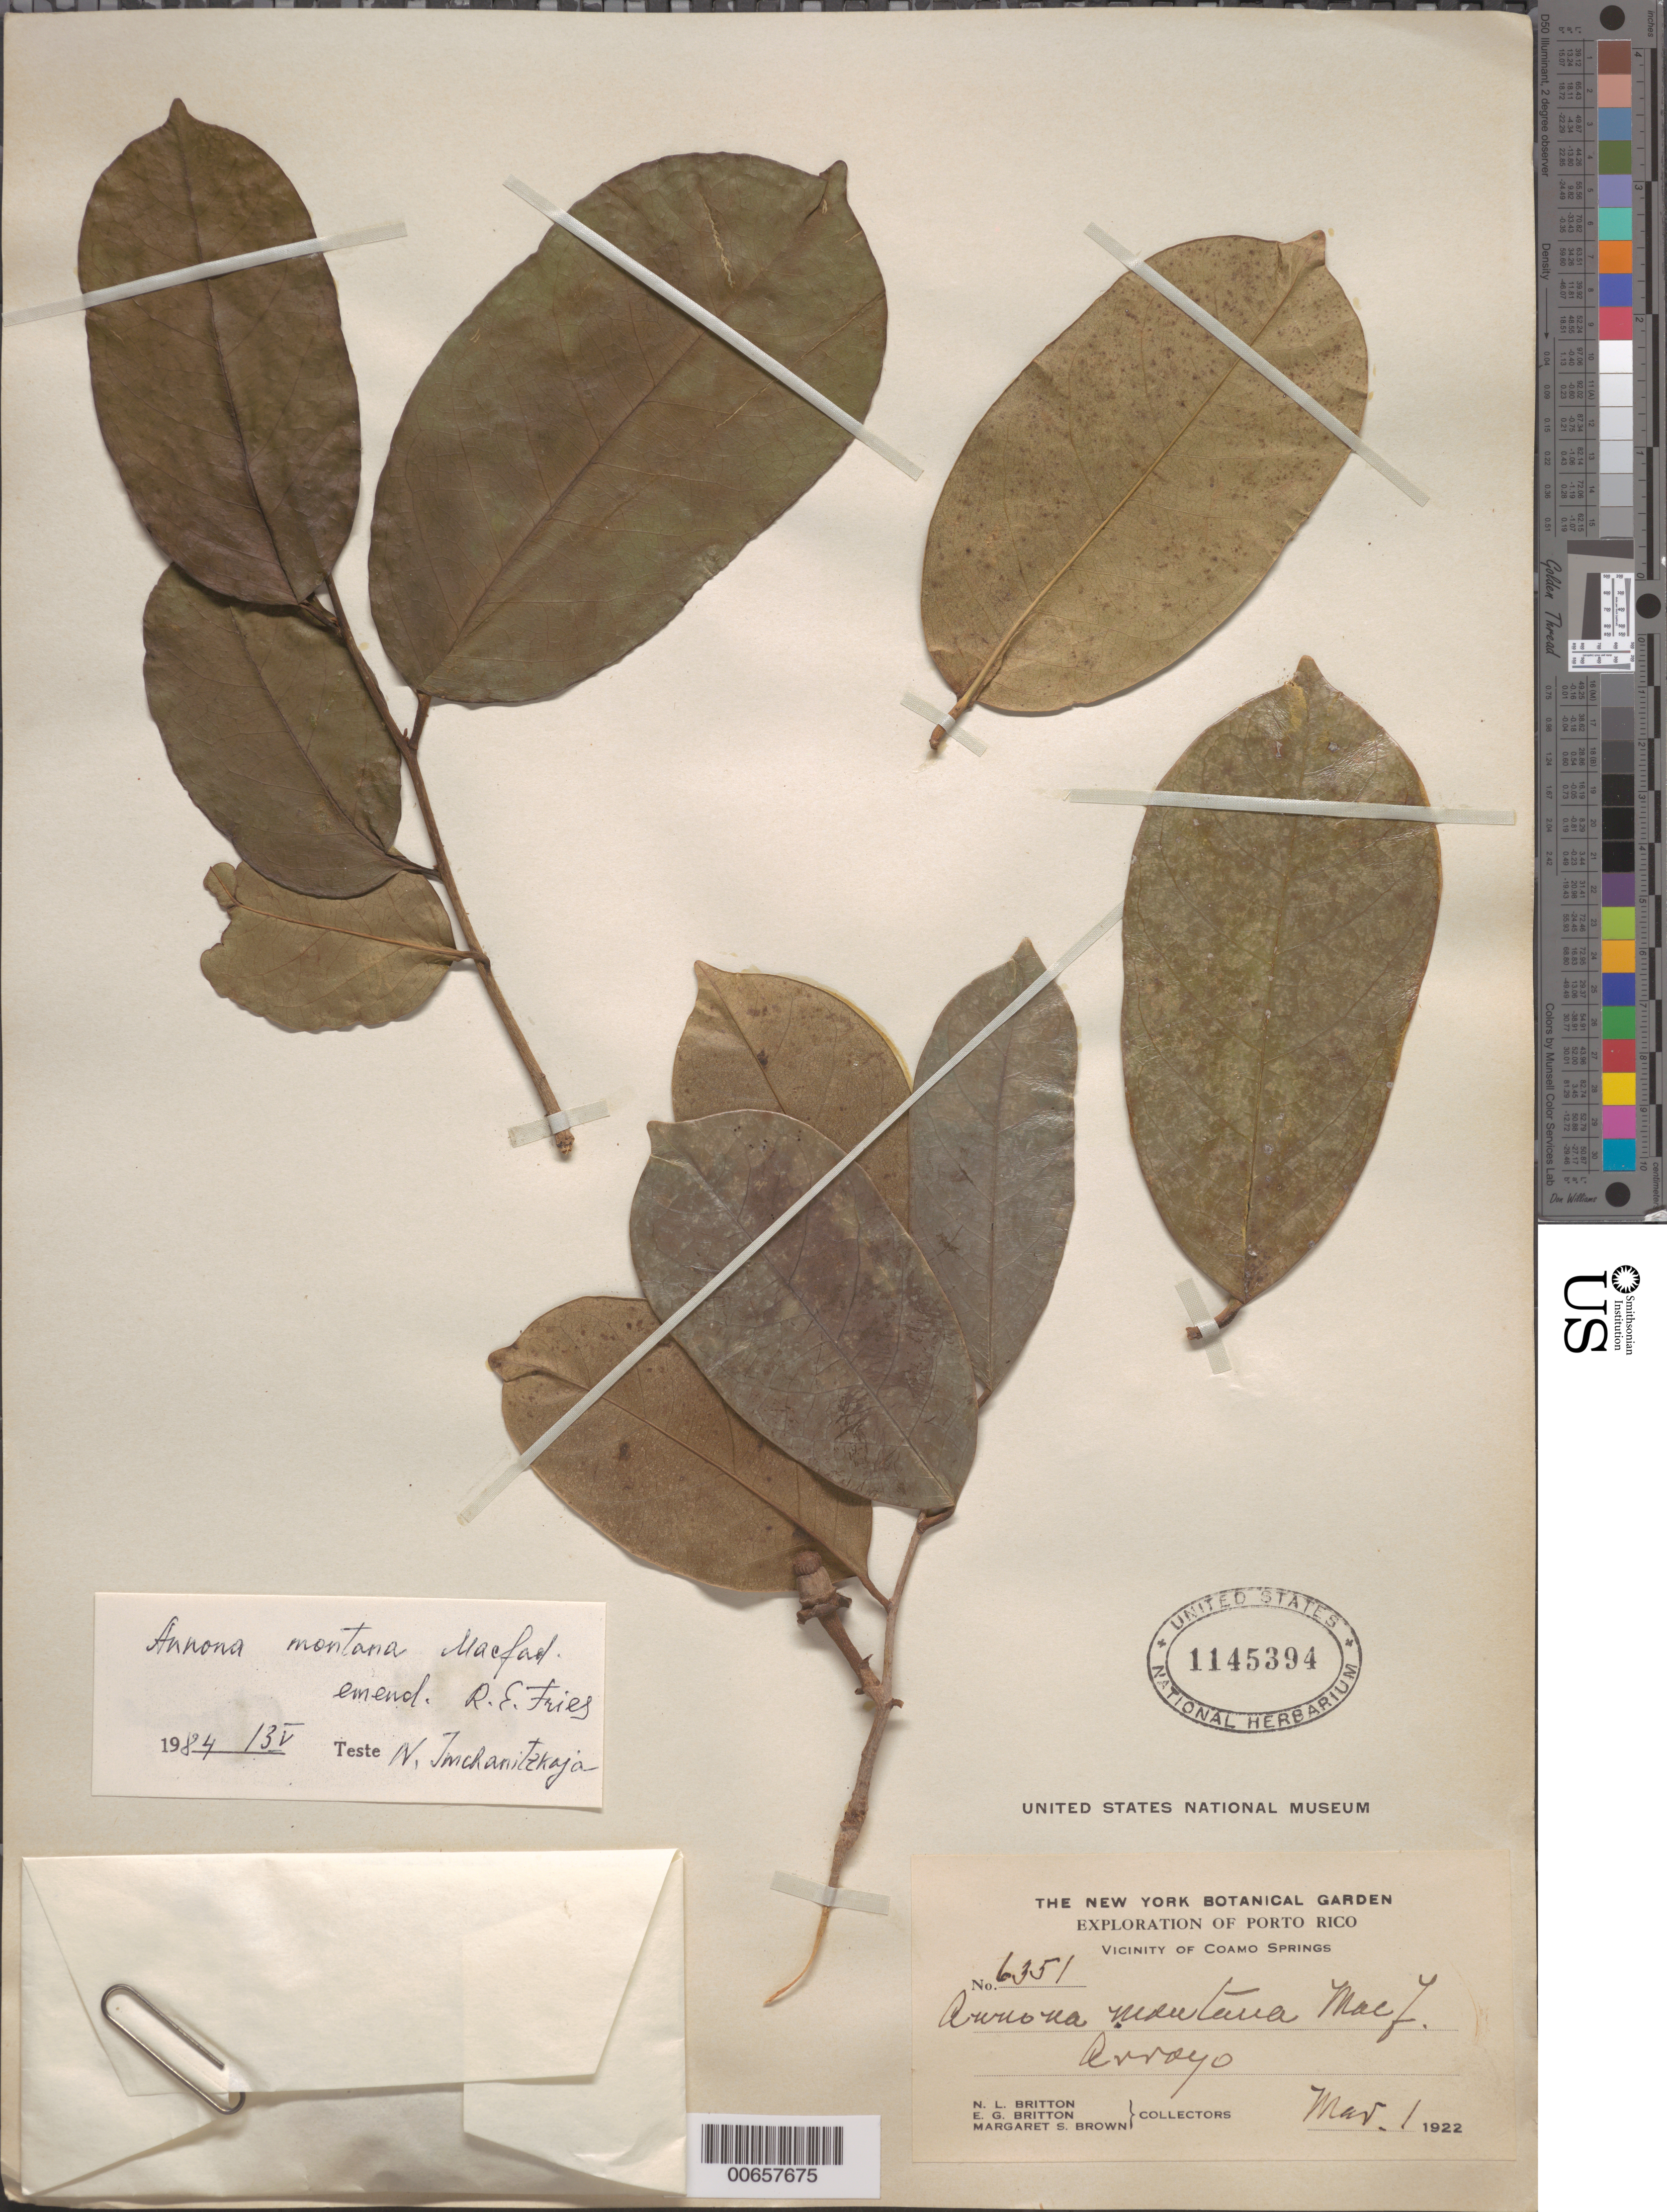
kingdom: Plantae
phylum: Tracheophyta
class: Magnoliopsida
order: Magnoliales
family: Annonaceae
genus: Annona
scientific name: Annona montana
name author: Macfad.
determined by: McChanitzkaja, N.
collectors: N. Britton, E. G. Britton & M. S. Brown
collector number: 6351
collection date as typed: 01 Mar 1922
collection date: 1922-03-01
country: Puerto Rico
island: Greater Antilles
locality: Coamo Springs, vic of, Arroyo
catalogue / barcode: US 1145394